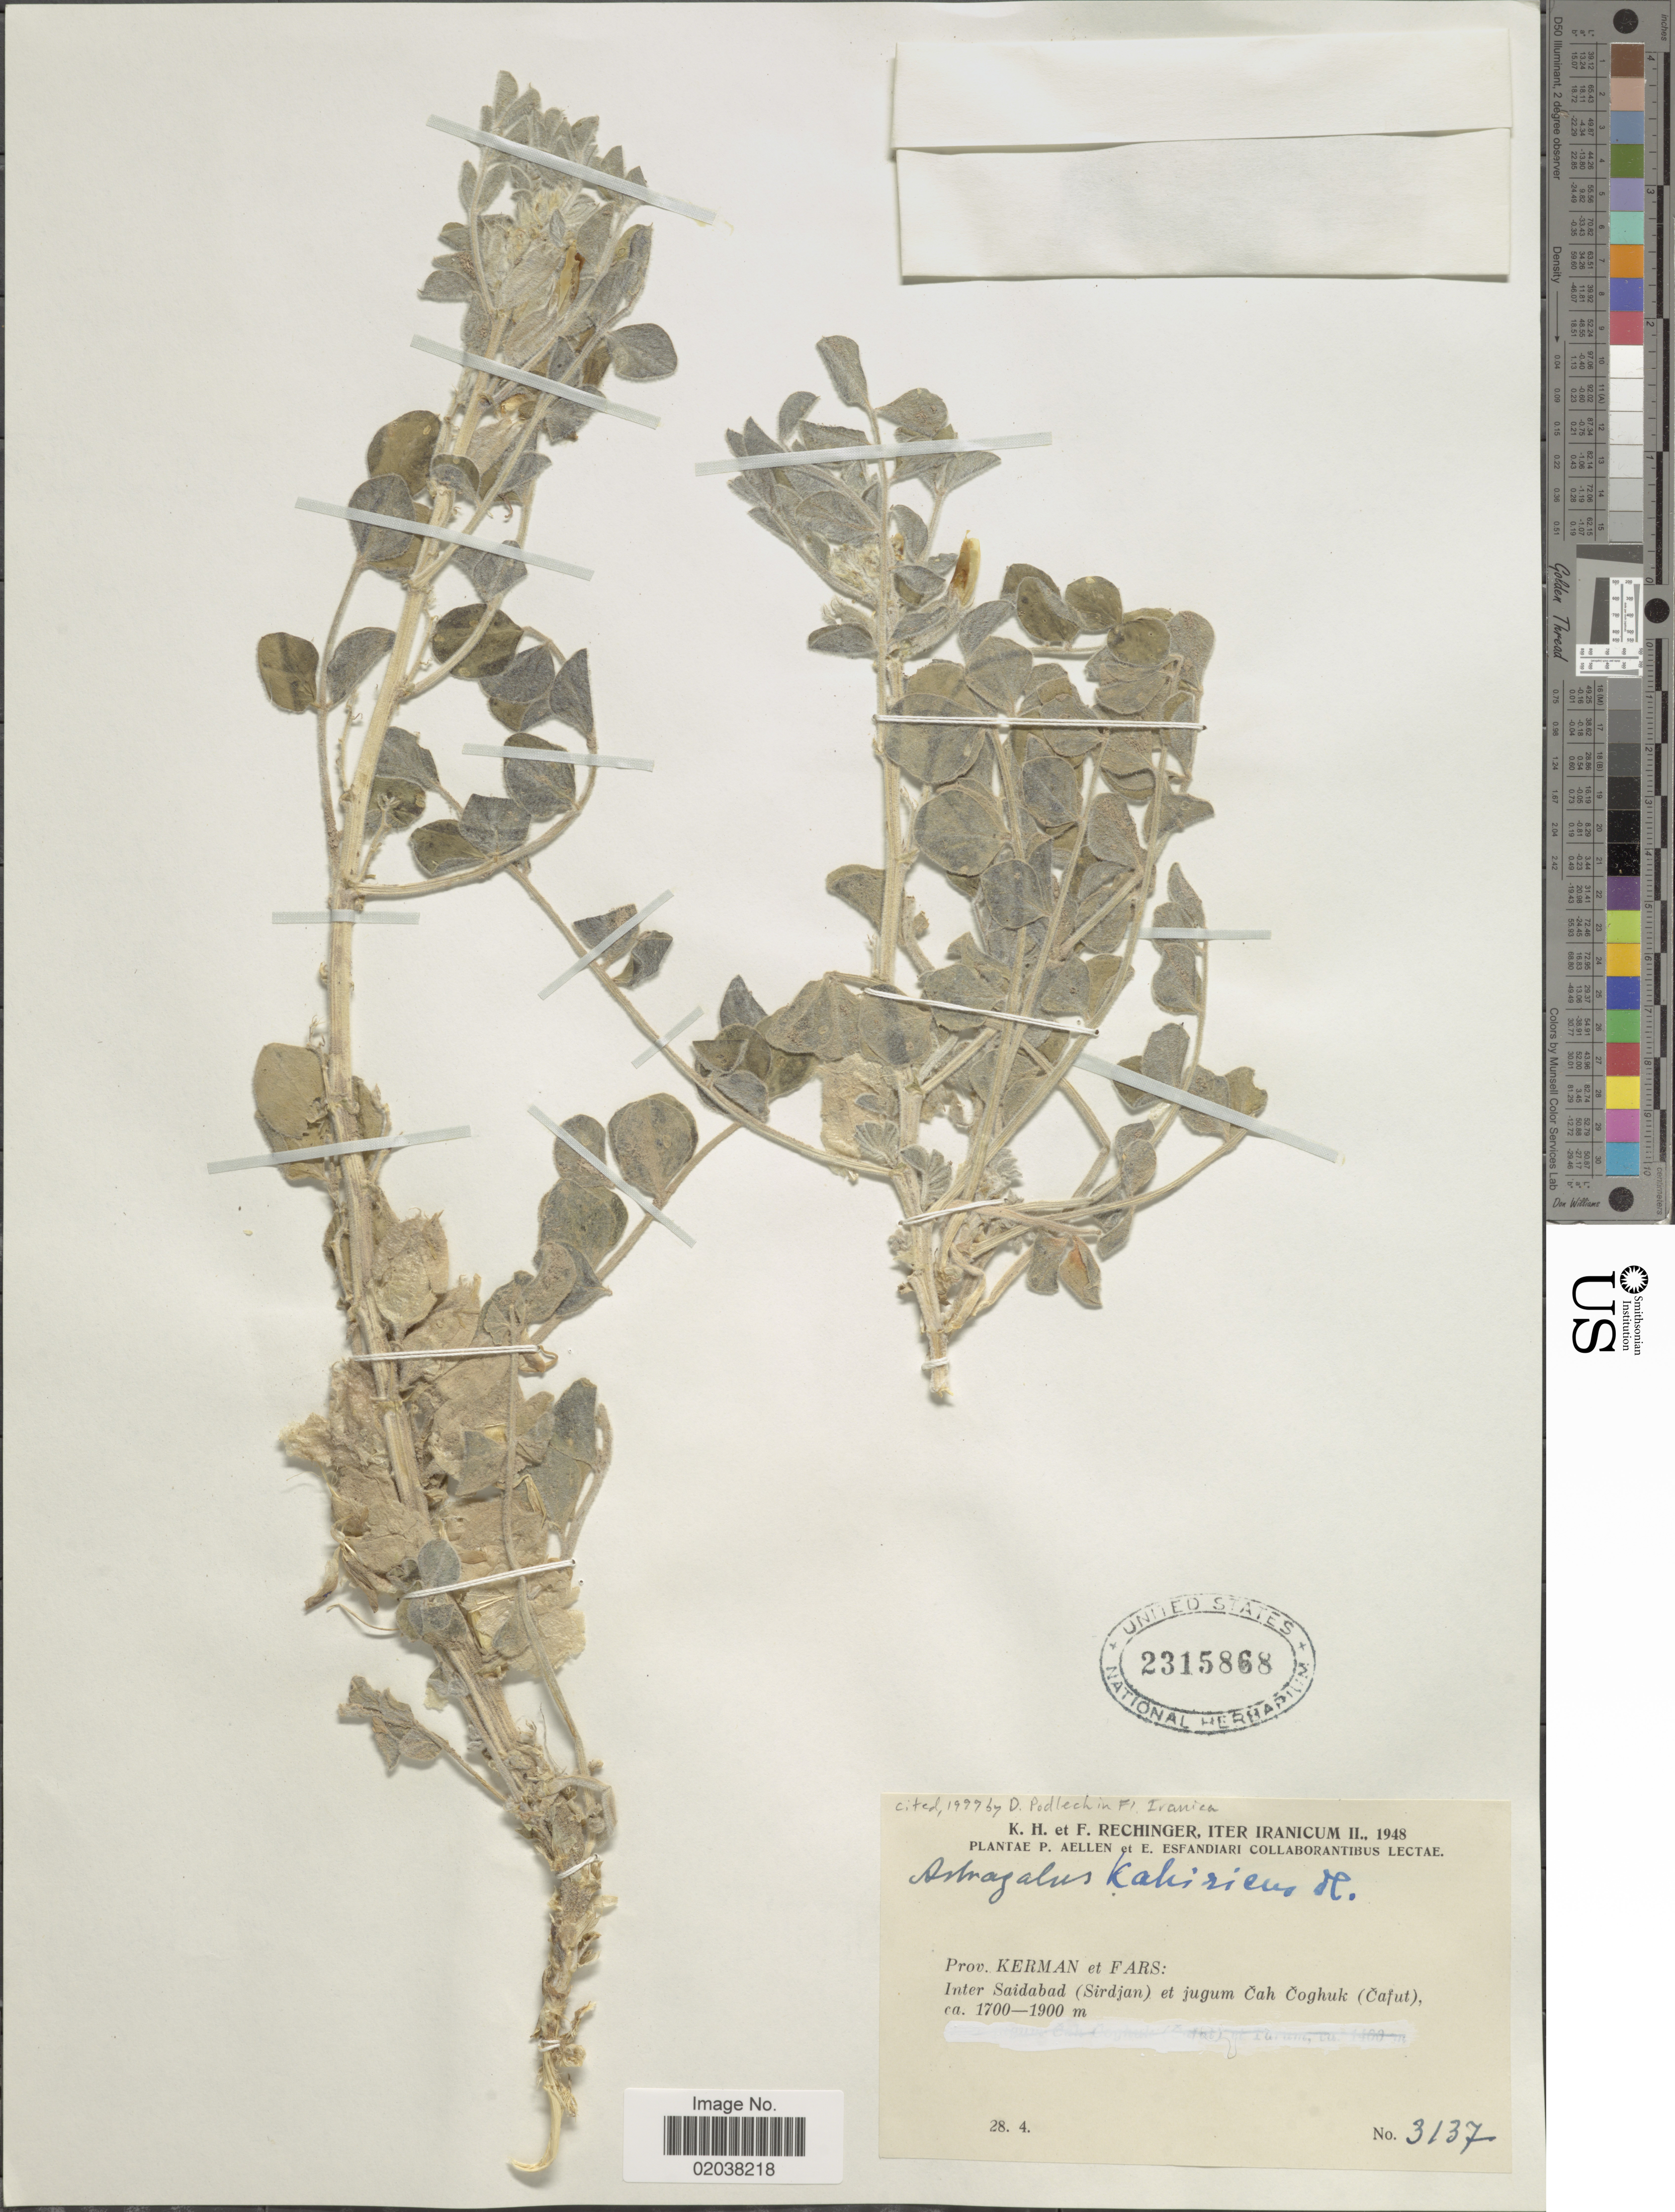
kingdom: Plantae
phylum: Tracheophyta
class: Magnoliopsida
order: Fabales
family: Fabaceae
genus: Astragalus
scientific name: Astragalus kahiricus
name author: DC.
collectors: K. H. Rechinger & F. Rechinger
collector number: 3137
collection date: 1948-04-28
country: Iran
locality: Prov. Kerman et Fars: Inter Saidabad (Sirdjan) et jugum Cah Coghuk (Cafut)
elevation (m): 1700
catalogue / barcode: US 2315868